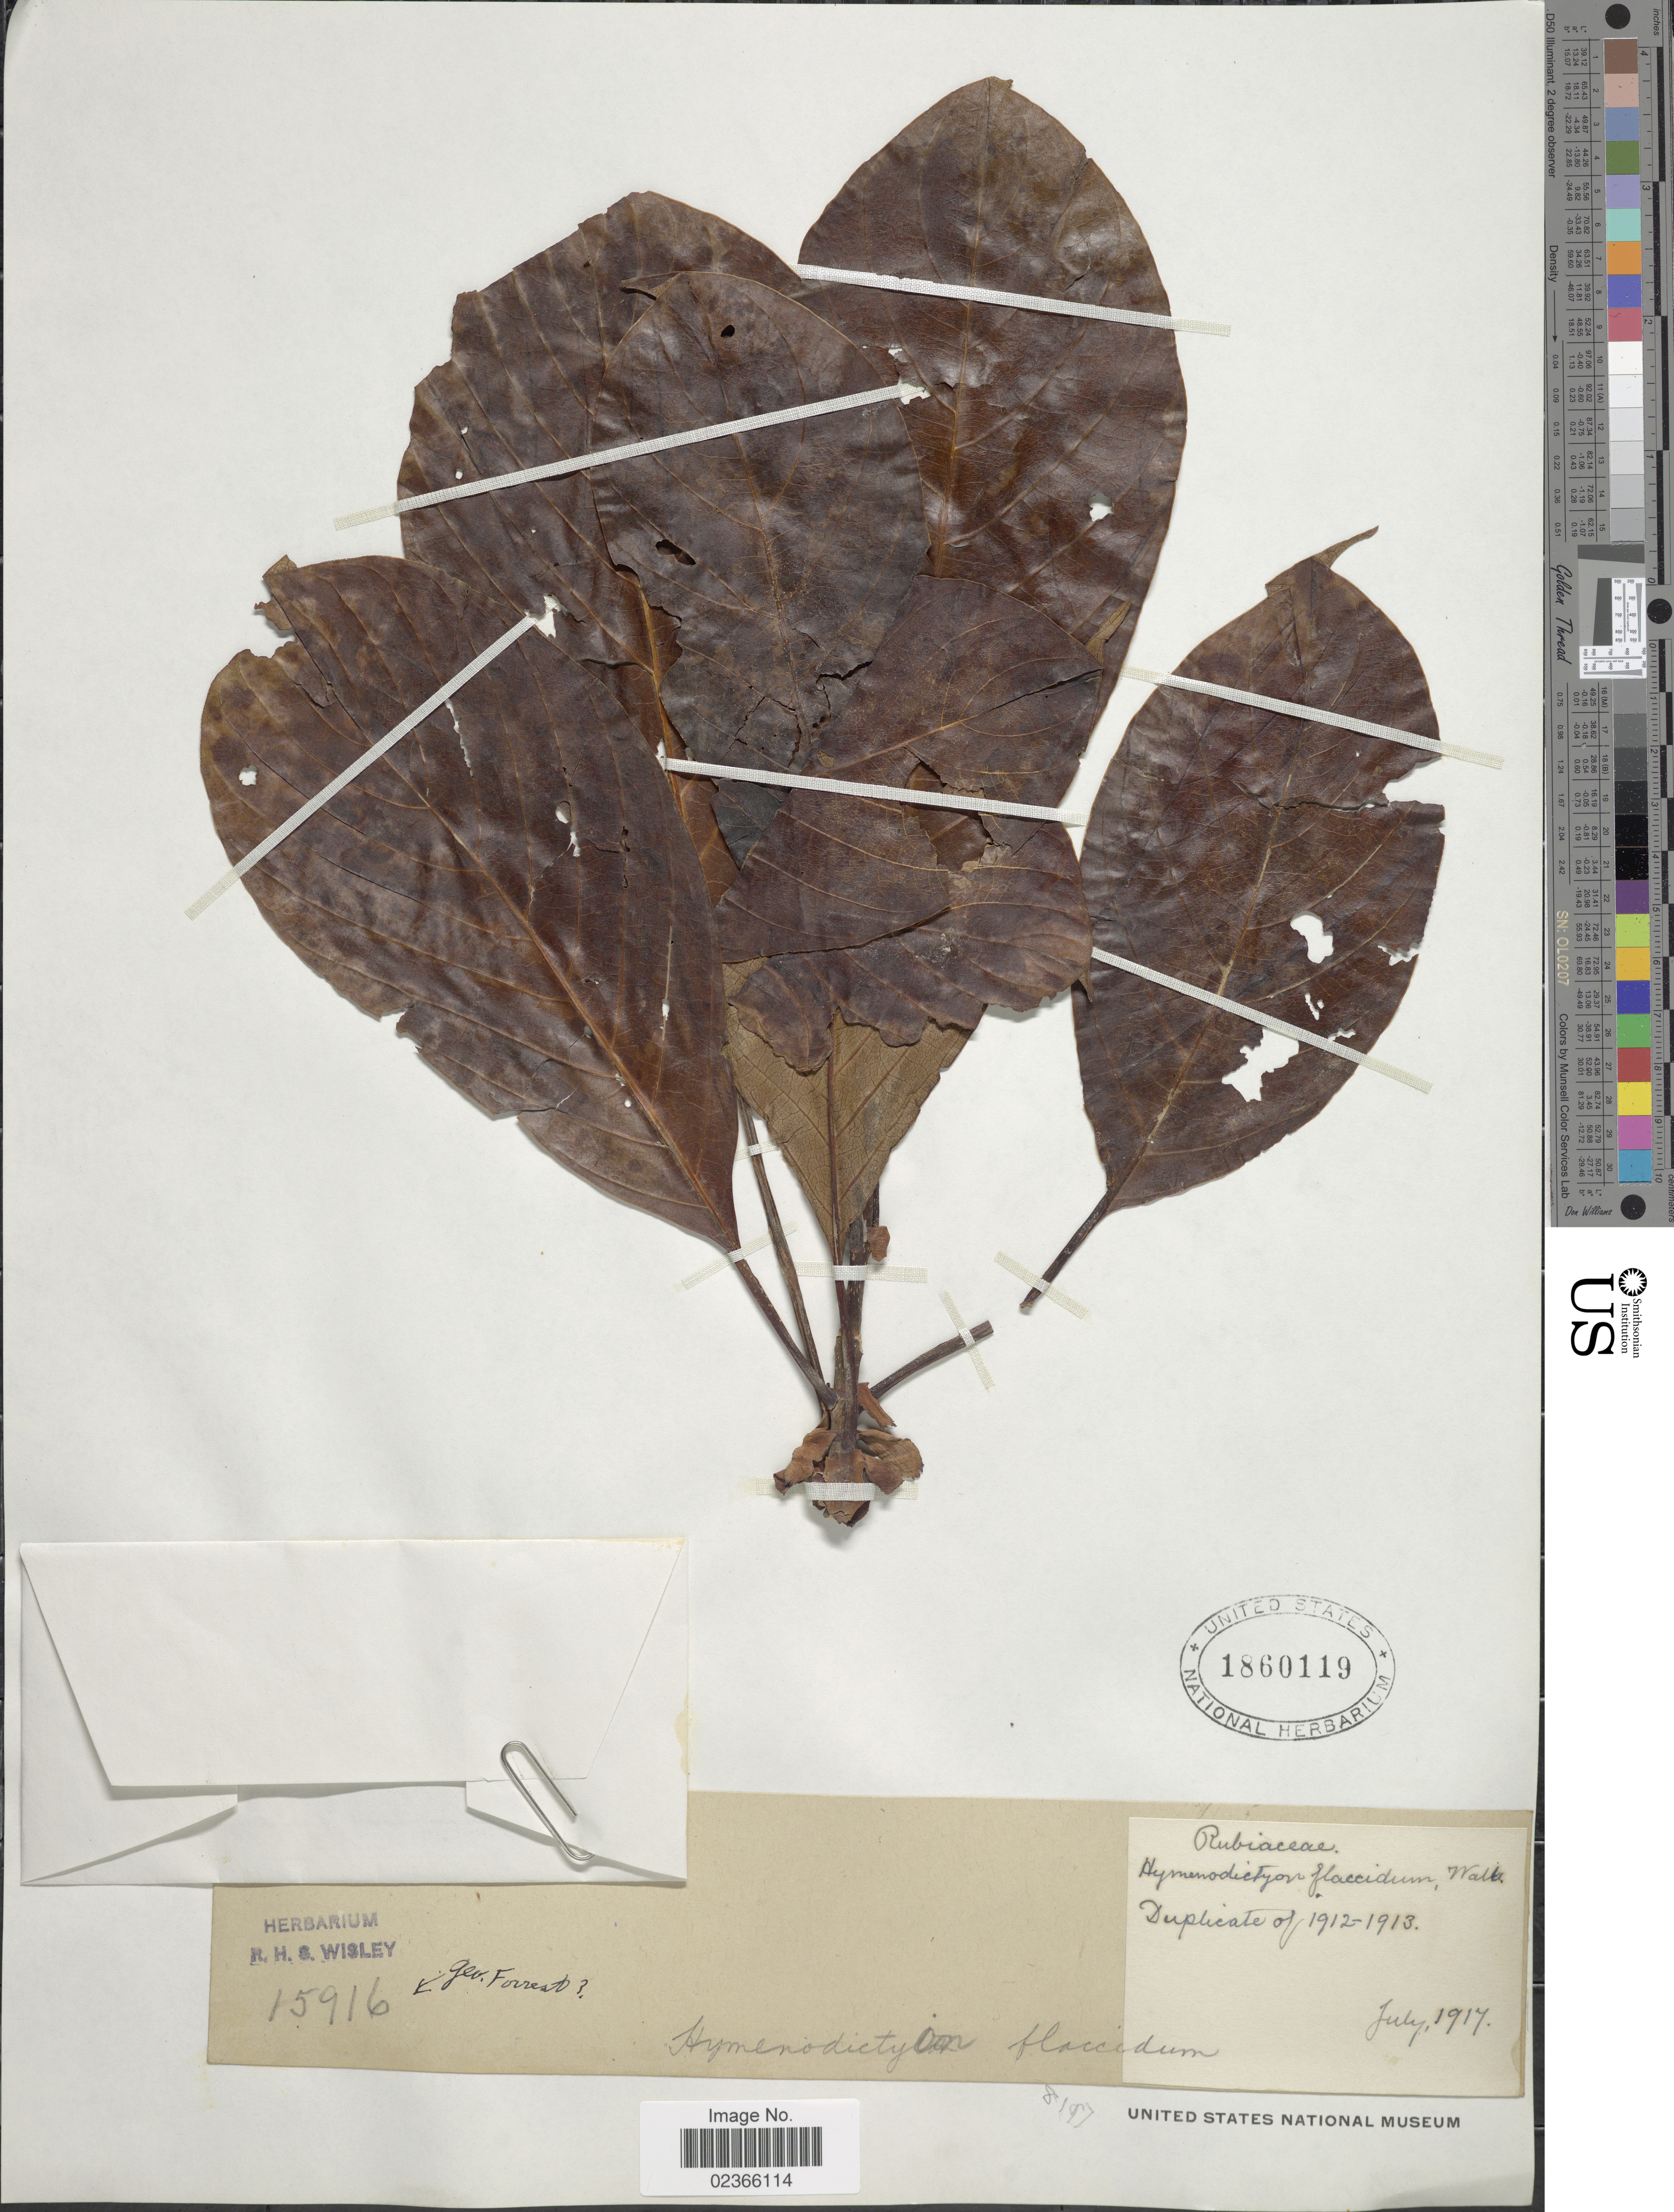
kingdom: Plantae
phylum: Tracheophyta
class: Magnoliopsida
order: Gentianales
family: Rubiaceae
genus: Hymenodictyon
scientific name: Hymenodictyon flaccidum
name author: Wall.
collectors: G. Forrest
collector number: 15916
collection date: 1917-07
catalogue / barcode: US 1860119